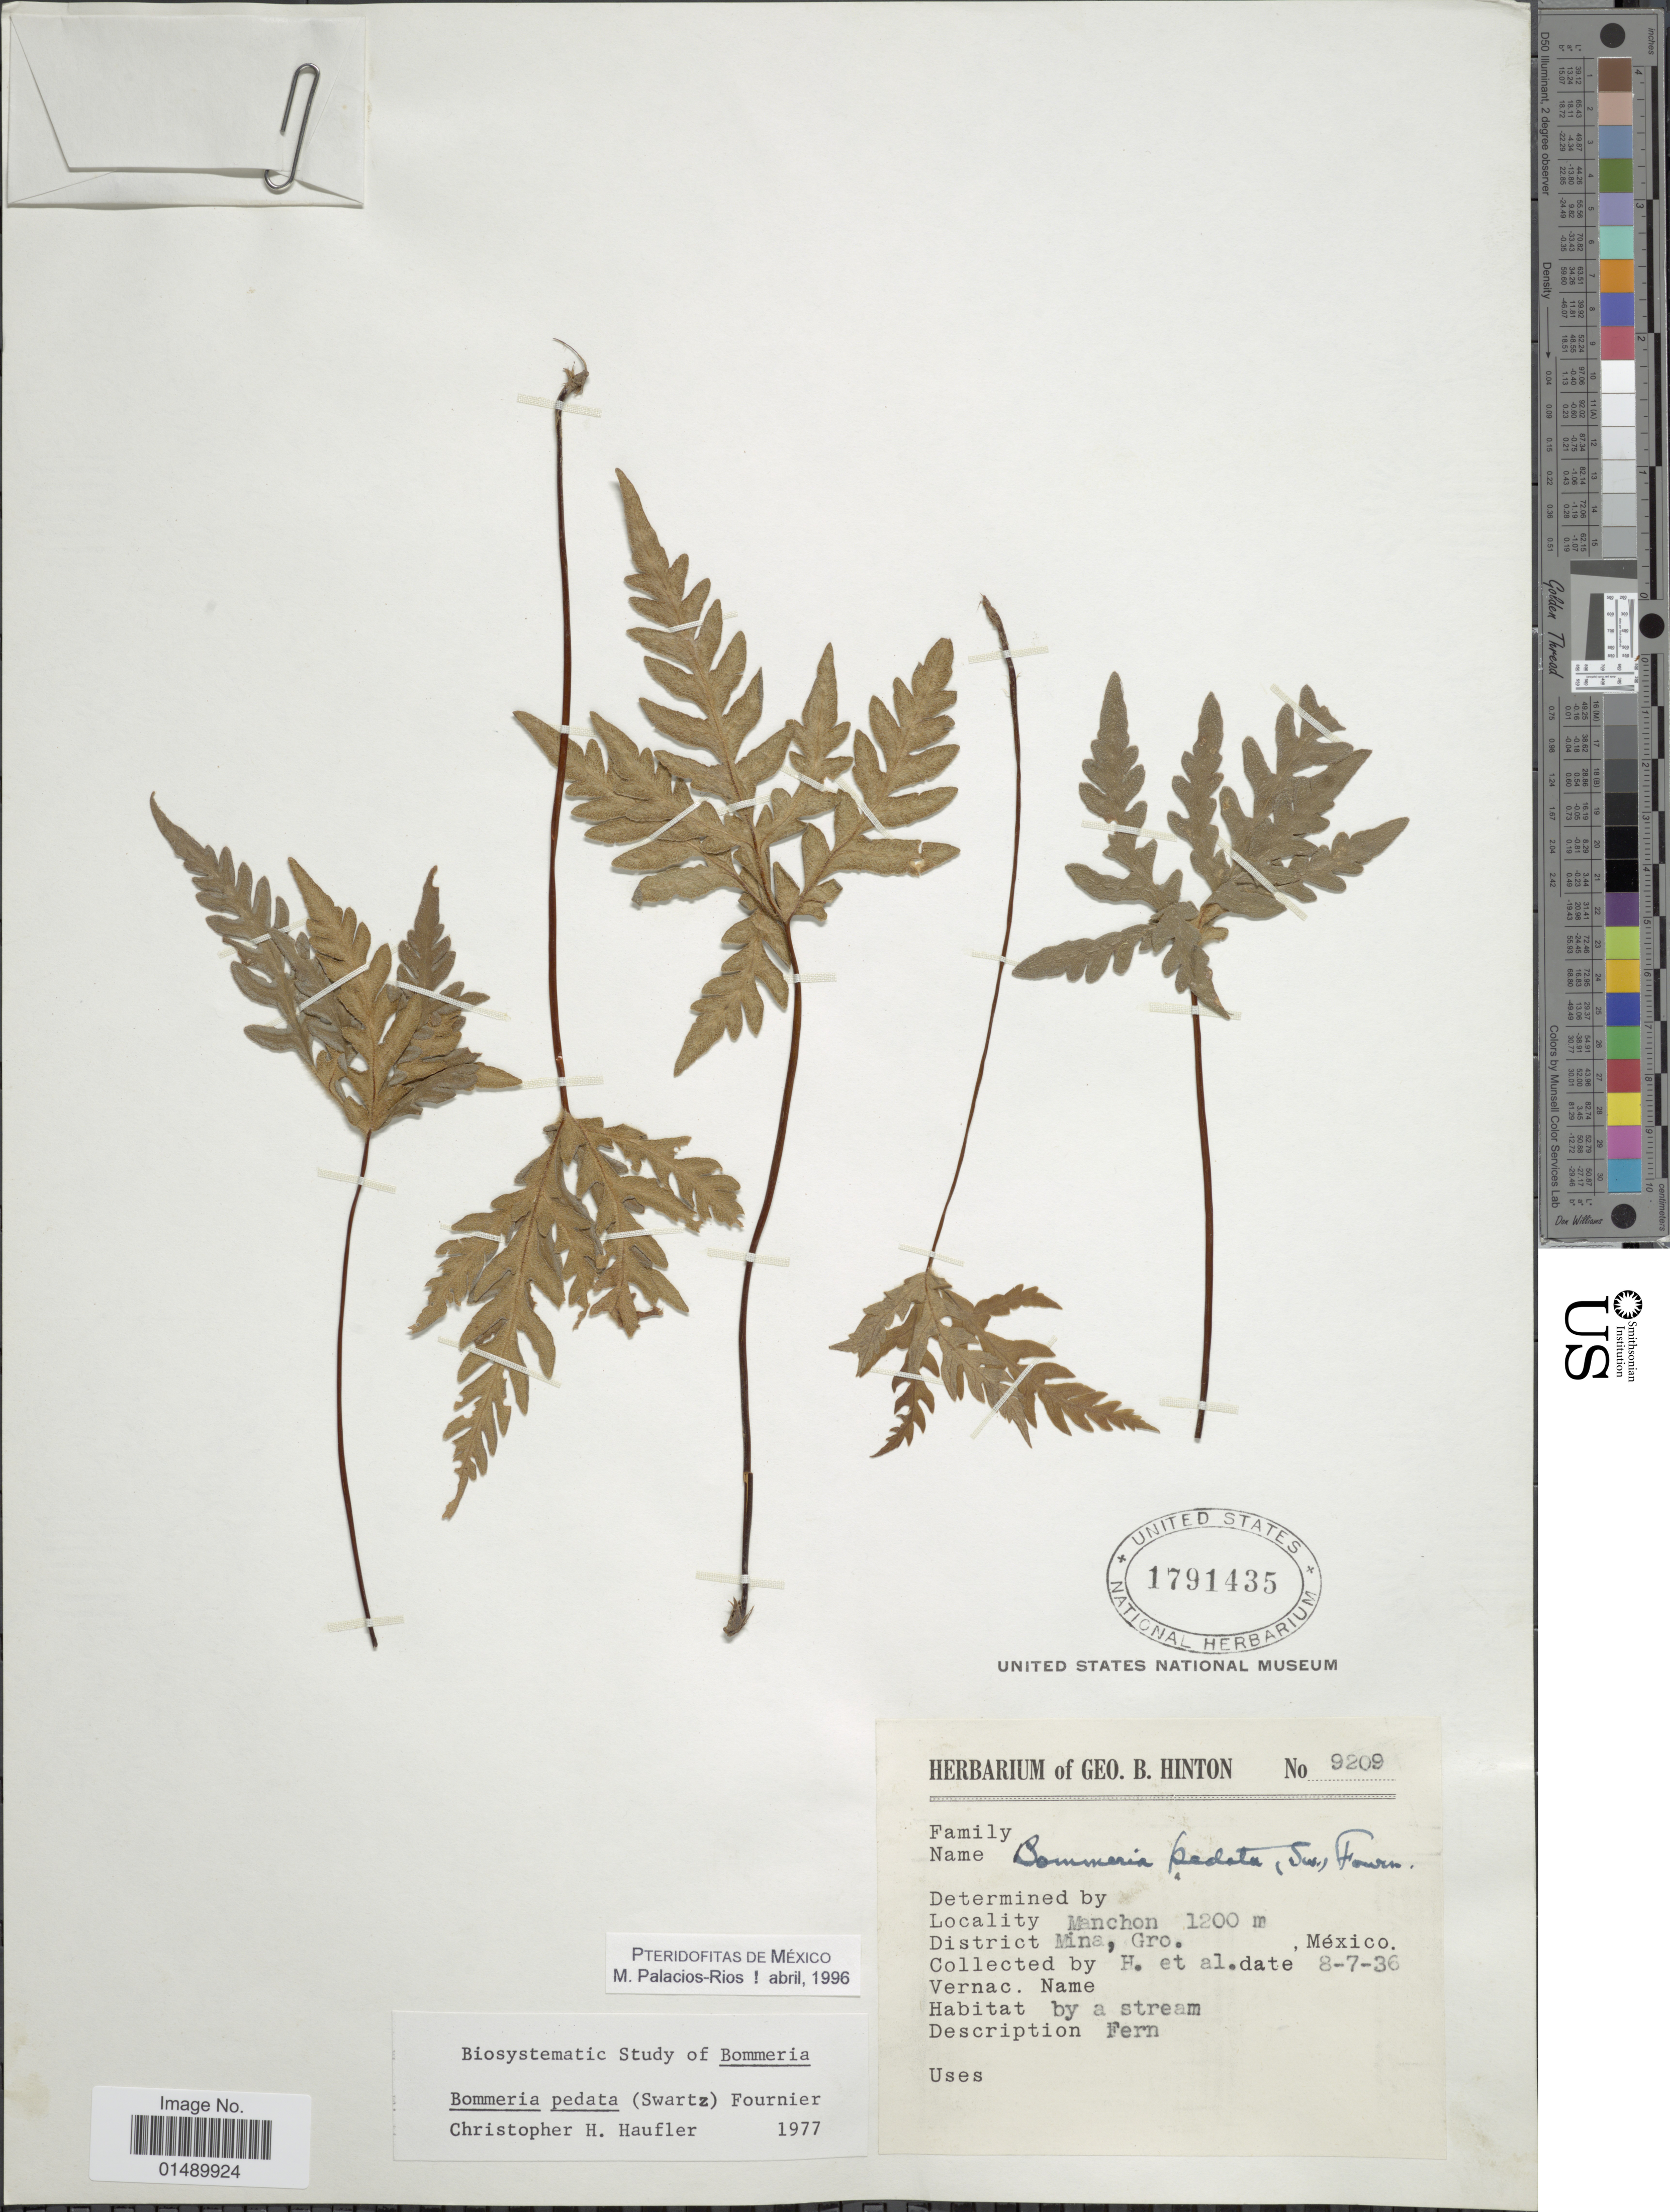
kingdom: Plantae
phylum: Tracheophyta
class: Polypodiopsida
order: Polypodiales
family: Pteridaceae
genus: Bommeria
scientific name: Bommeria pedata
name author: (Sw.) E. Fourn.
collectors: G. B. Hinton & et al.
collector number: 9209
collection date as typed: Transcribed d/m/y: 8/7/36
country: Mexico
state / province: Guerrero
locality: Mexico, Manchon, Mina.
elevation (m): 1200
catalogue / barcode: US 1791435